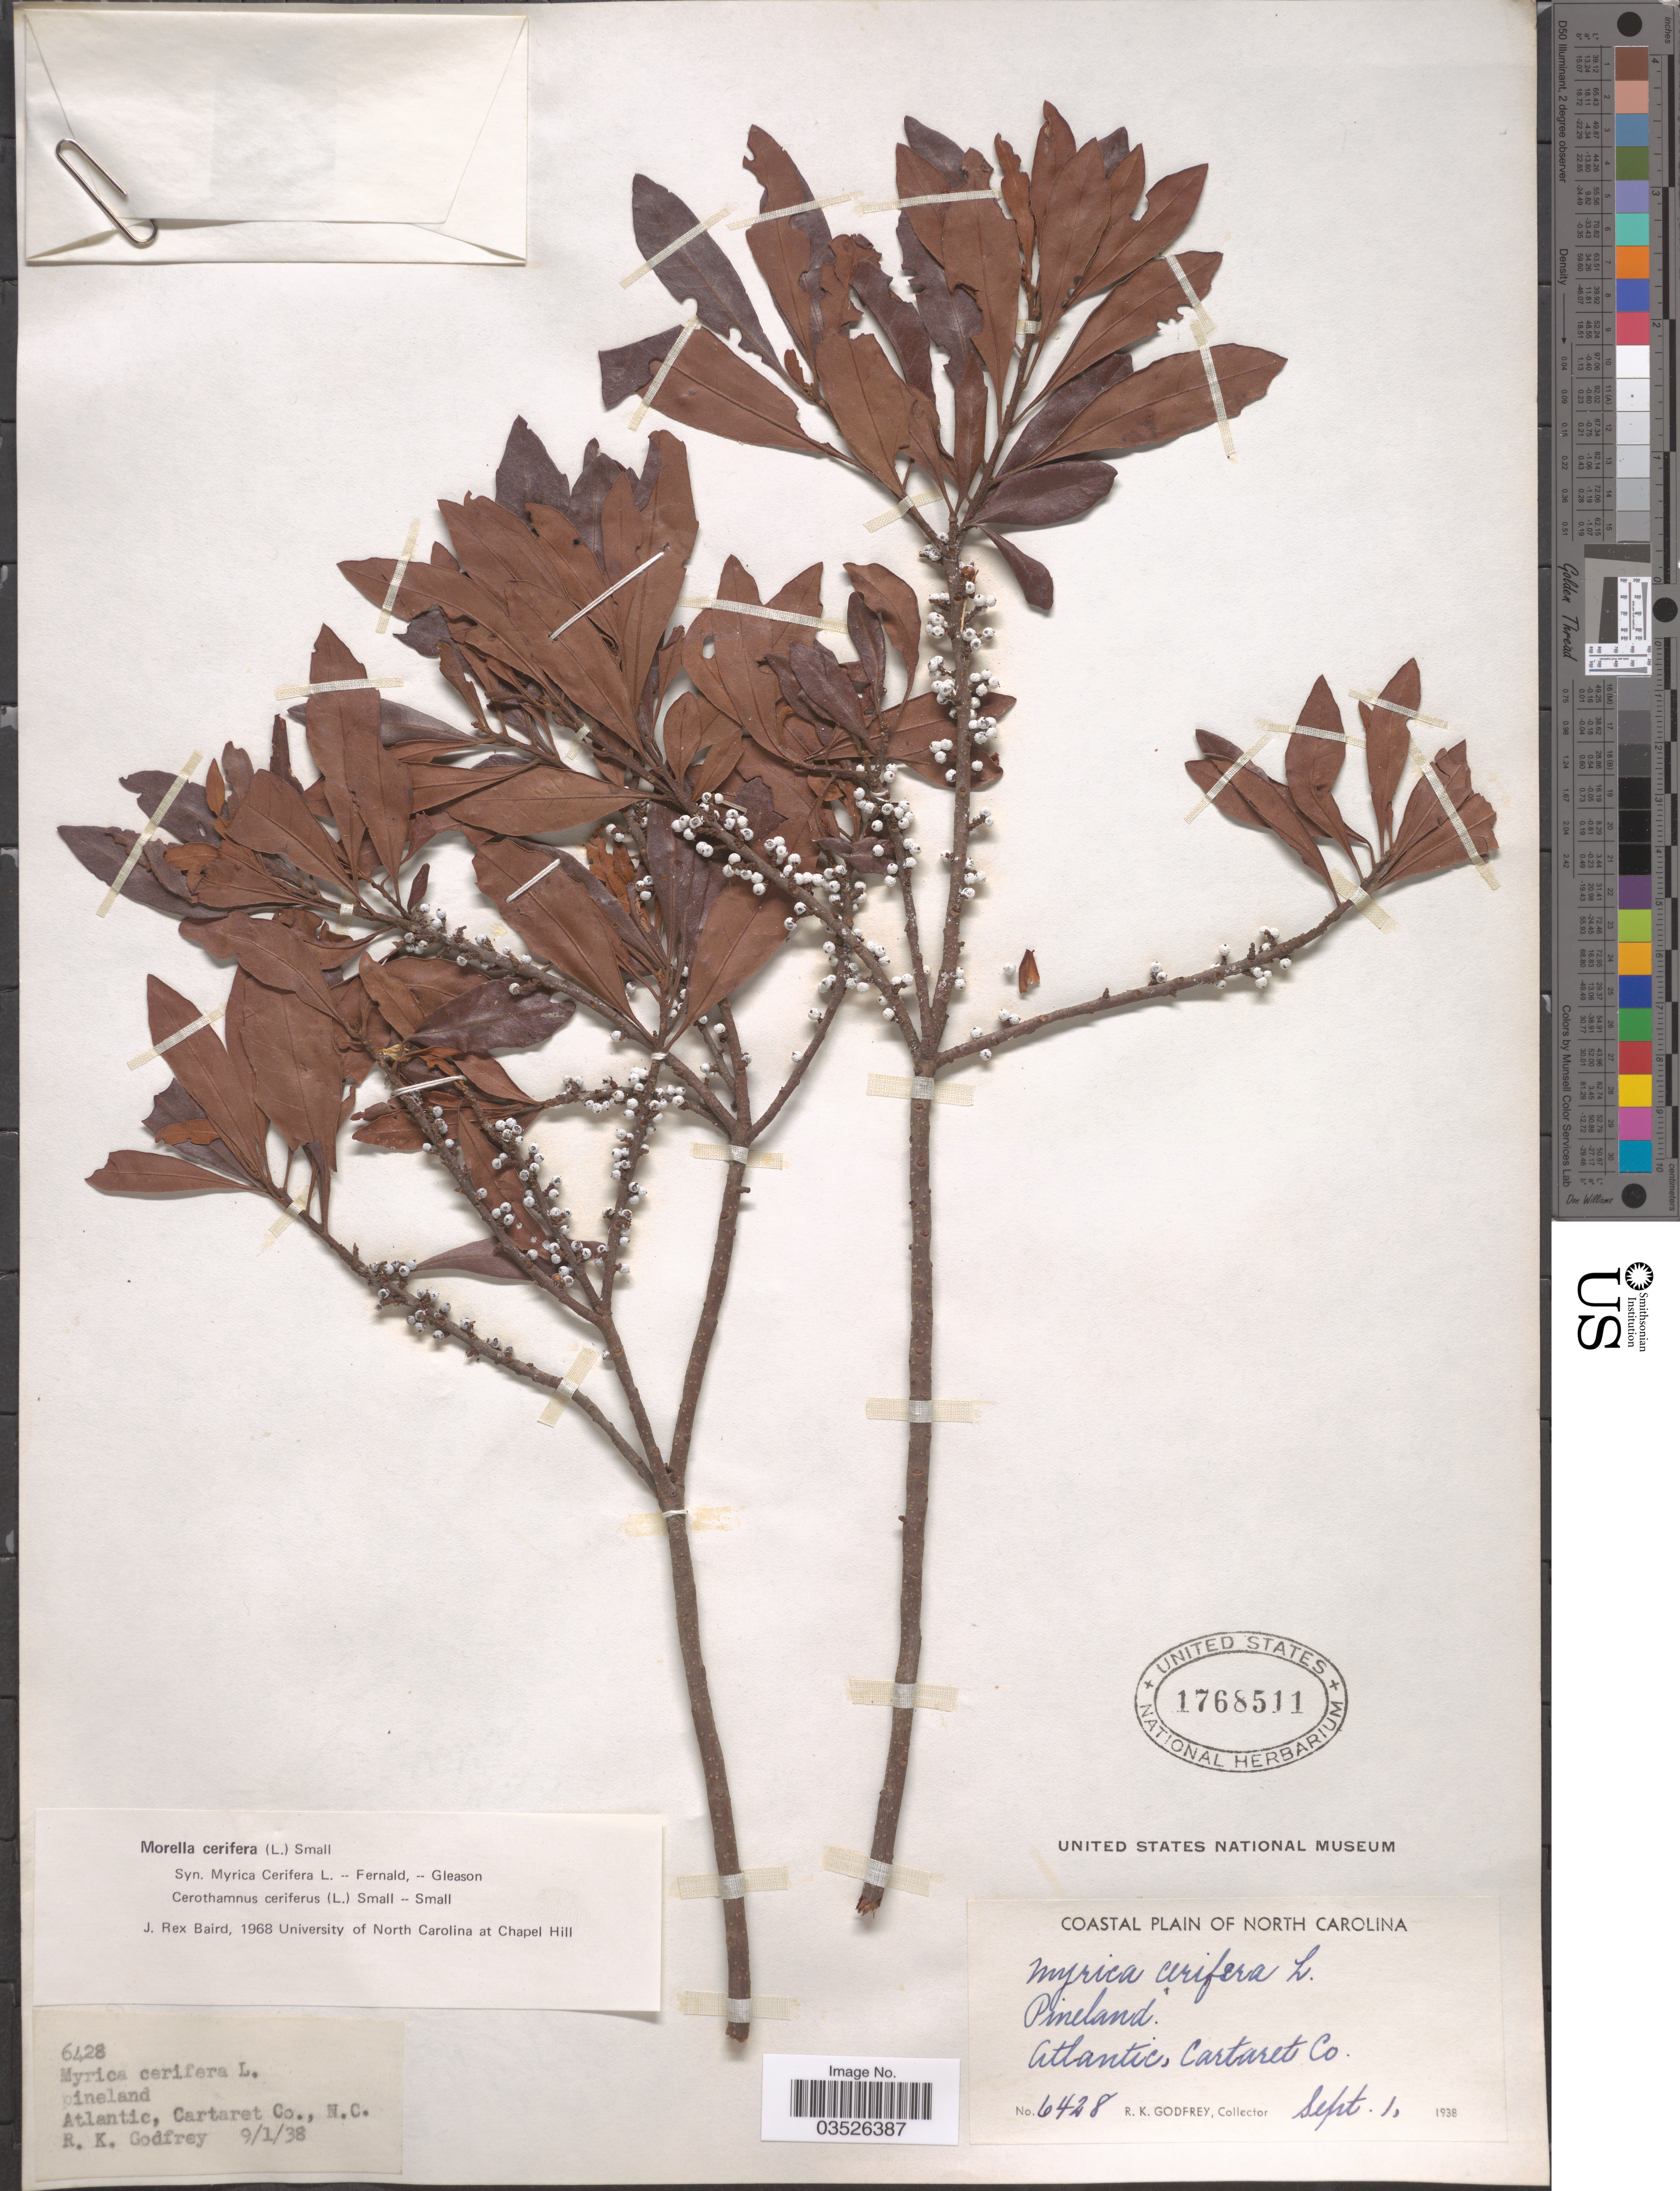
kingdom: Plantae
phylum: Tracheophyta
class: Magnoliopsida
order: Fagales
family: Myricaceae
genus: Morella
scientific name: Morella cerifera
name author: (L.) Small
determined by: Baird, James Rex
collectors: R. K. Godfrey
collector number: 6428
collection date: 1938-09-01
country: United States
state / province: North Carolina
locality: Atlantic, Cartaret Co.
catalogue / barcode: US 1768511